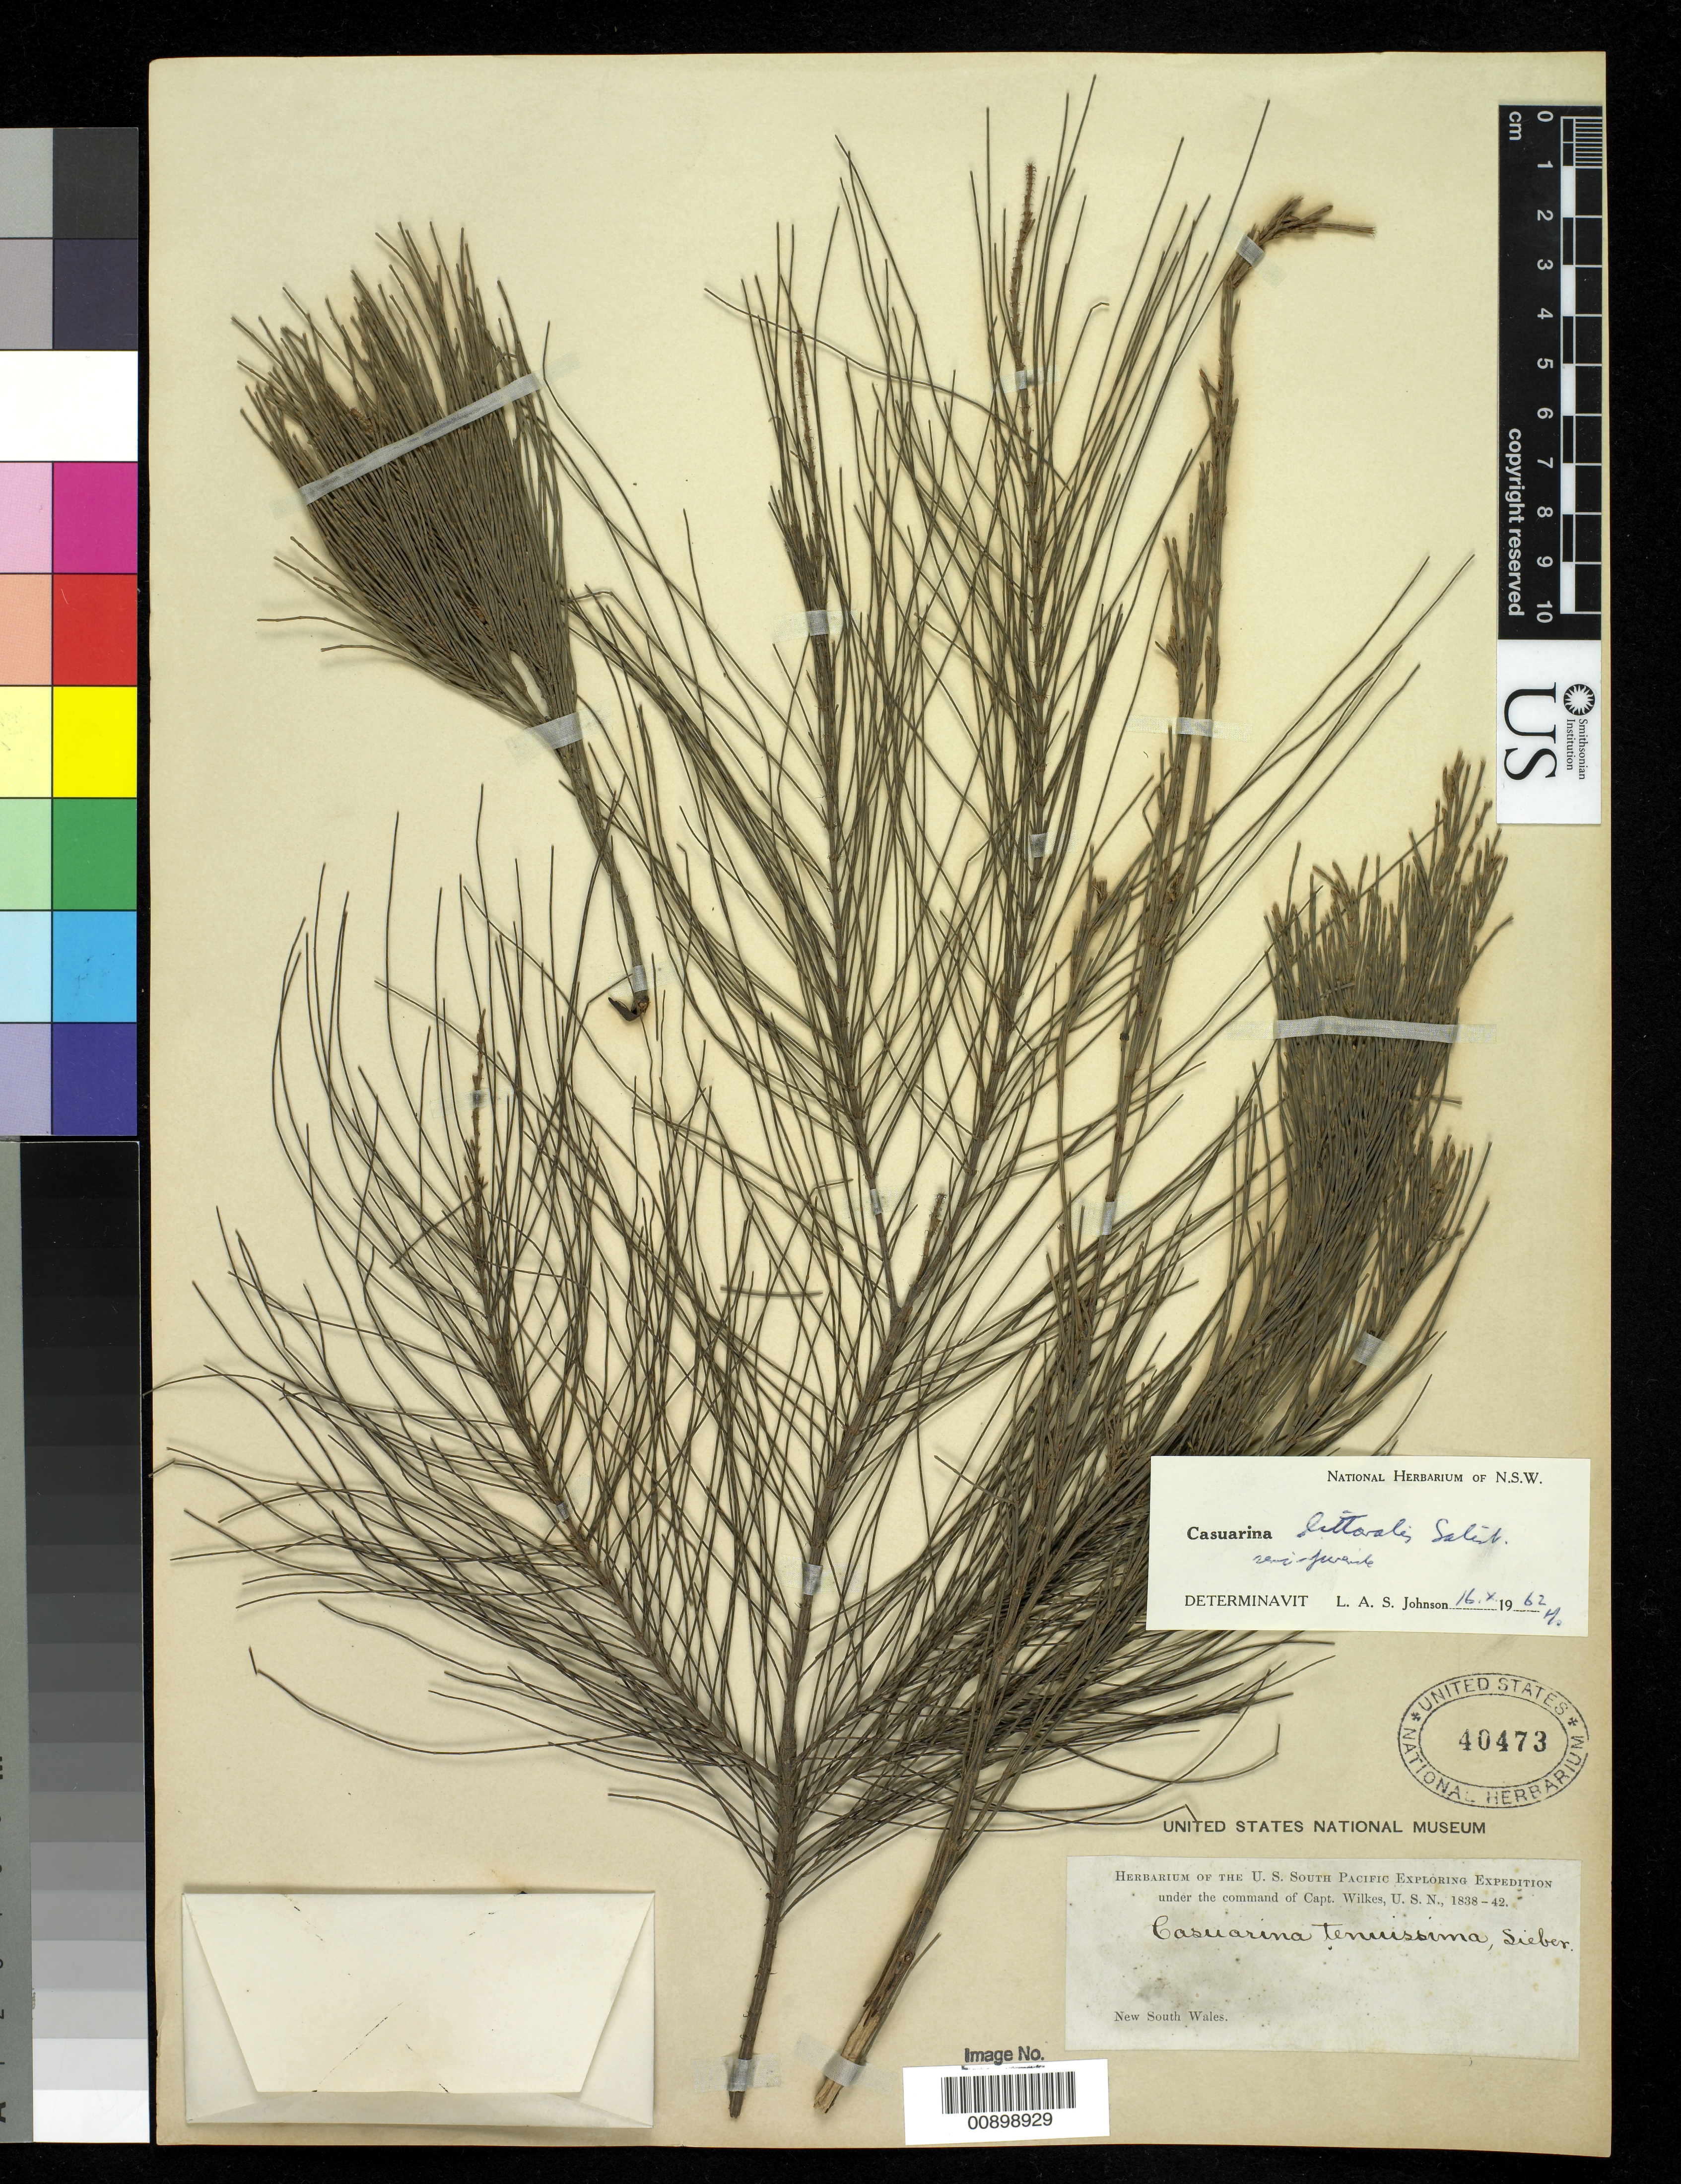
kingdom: Plantae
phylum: Tracheophyta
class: Magnoliopsida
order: Fagales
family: Casuarinaceae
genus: Casuarina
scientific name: Casuarina littoralis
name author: Salisb.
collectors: Wilkes Explor. Exped.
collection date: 1838/1842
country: Australia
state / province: New South Wales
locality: New S. Wales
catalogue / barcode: US 40473